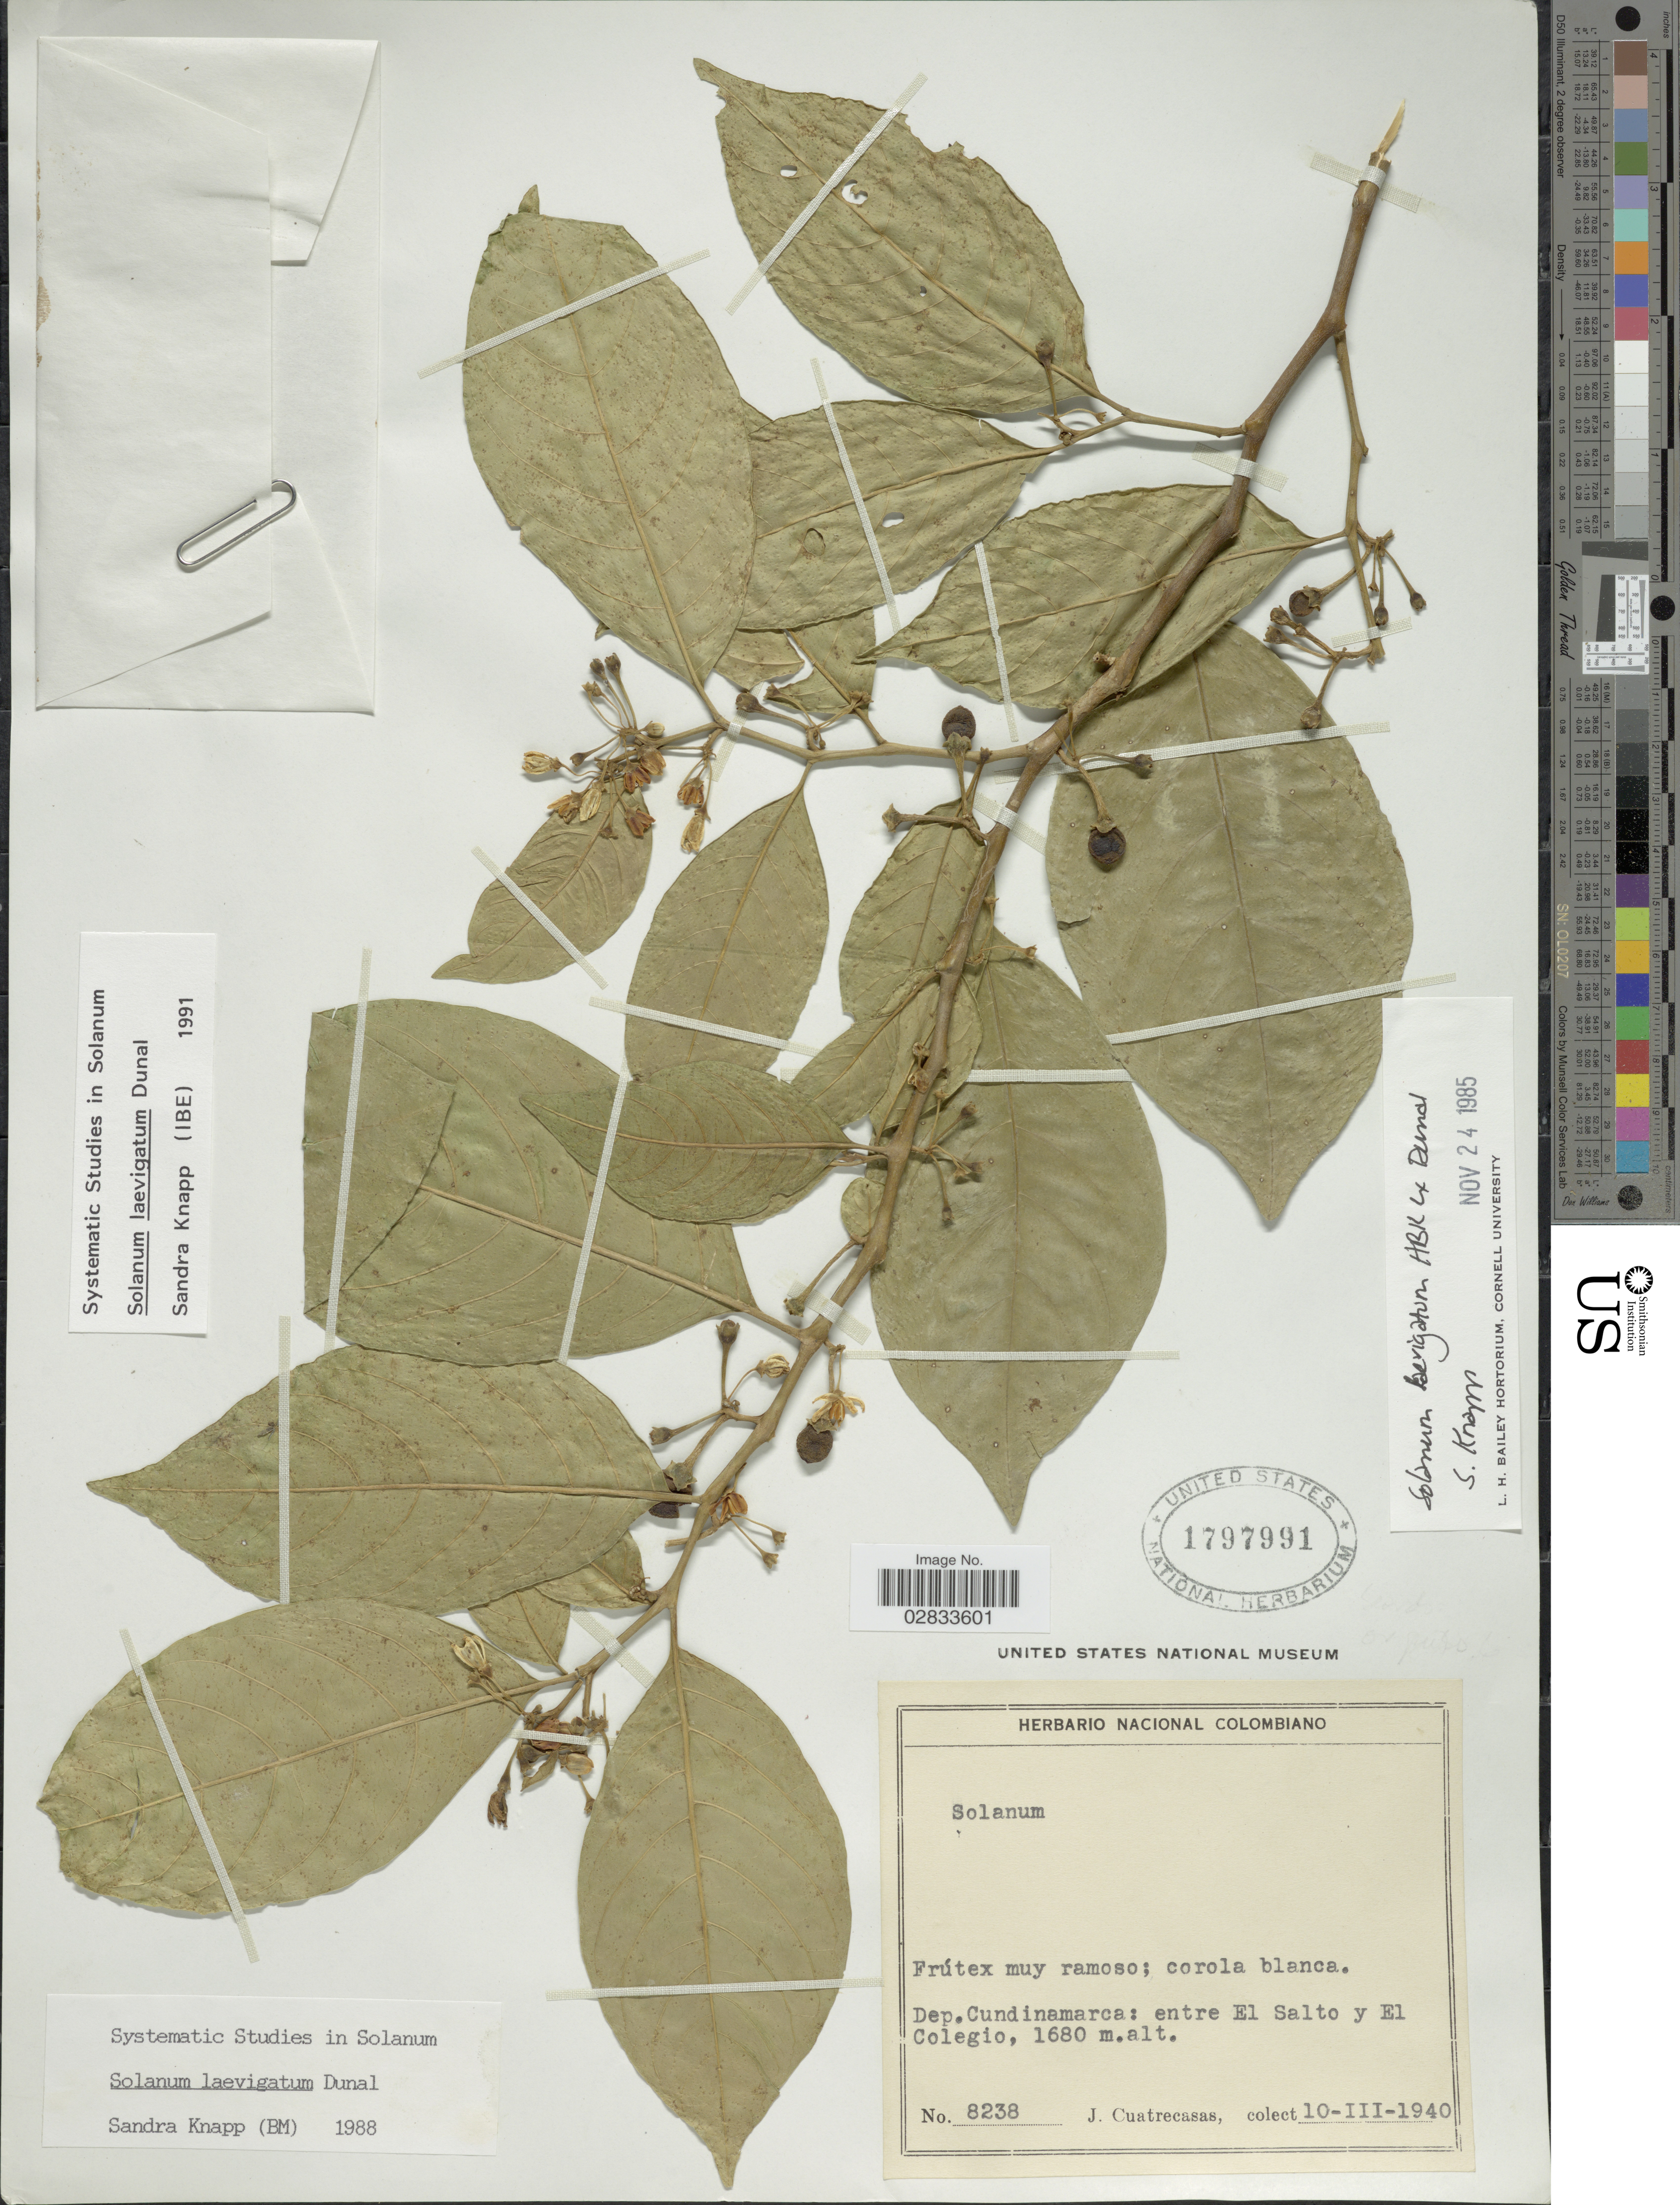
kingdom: Plantae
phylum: Tracheophyta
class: Magnoliopsida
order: Solanales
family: Solanaceae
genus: Solanum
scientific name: Solanum laevigatum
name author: Dunal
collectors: J. Cuatrecasas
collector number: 8238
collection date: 1940-03-10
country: Colombia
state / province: Cundinamarca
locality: Dep. Cundinamarca: entre El Salto y el Colegio.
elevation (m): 1680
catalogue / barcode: US 1797991